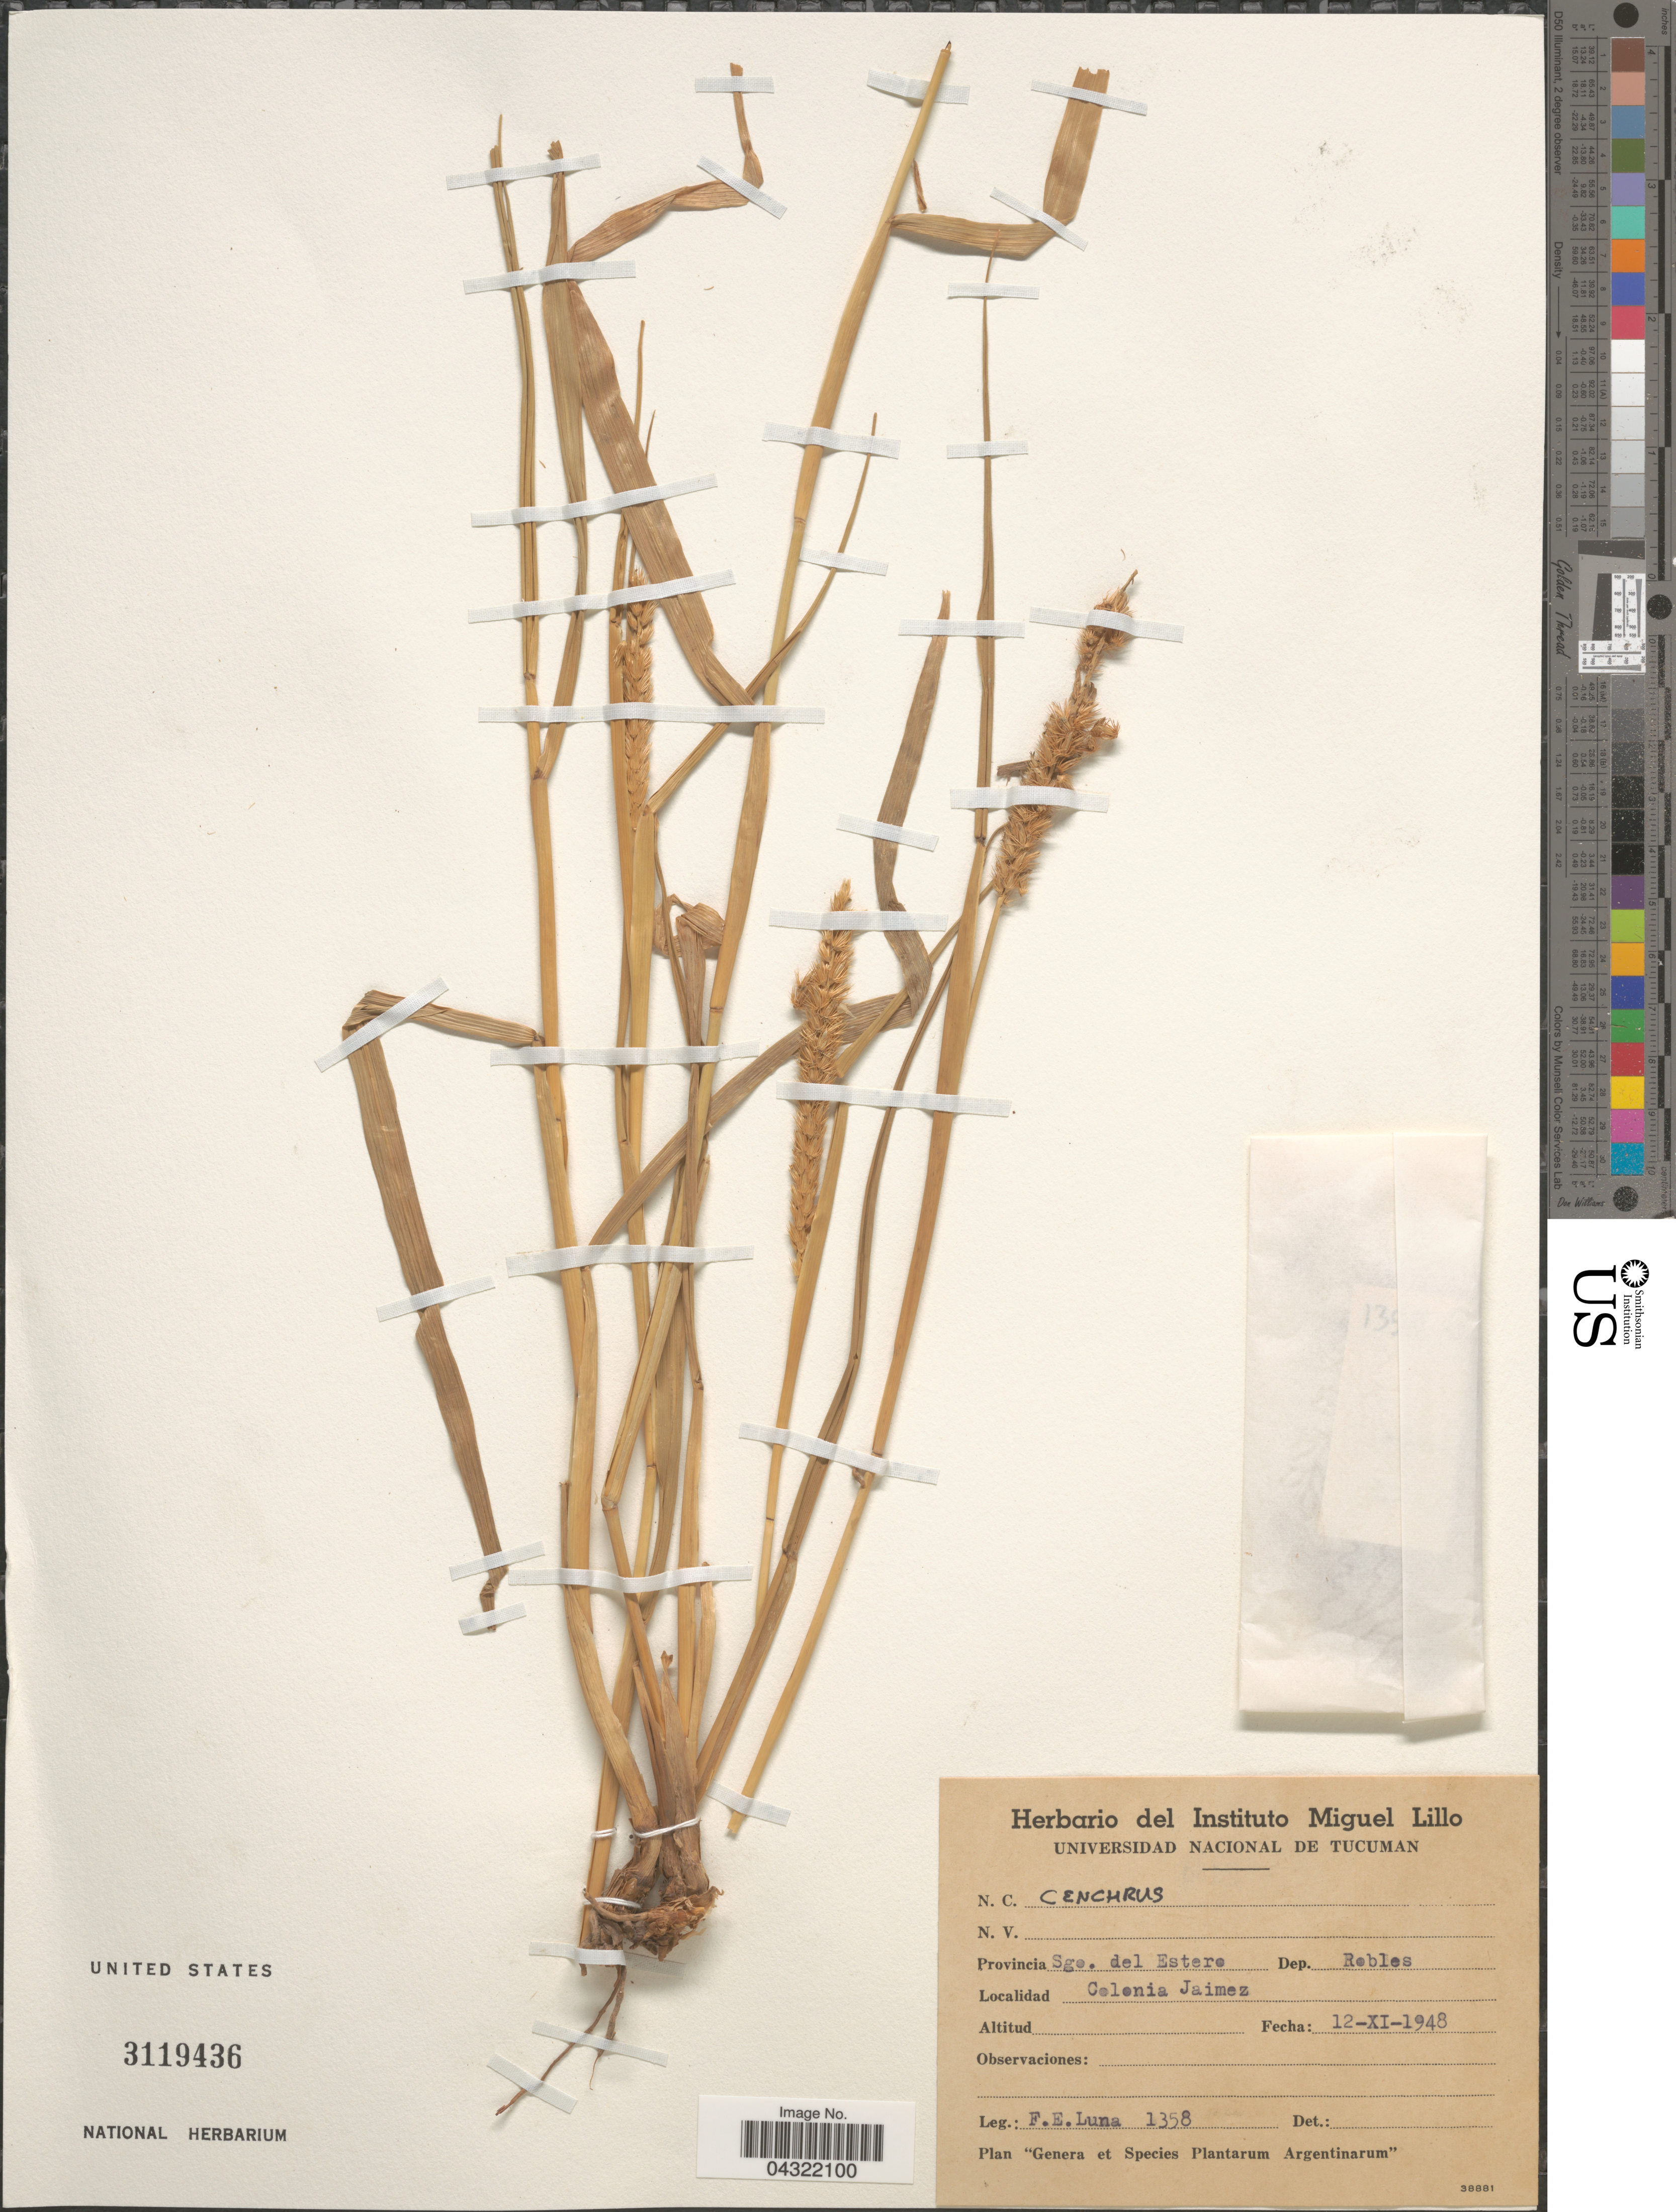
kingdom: Plantae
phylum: Tracheophyta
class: Liliopsida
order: Poales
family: Poaceae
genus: Cenchrus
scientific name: Cenchrus sp.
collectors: F. E. Luna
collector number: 1358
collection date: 1948-11-12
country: Argentina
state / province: Santiago del Estero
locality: Dep. Robles. Colonia Jaimez.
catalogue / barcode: US 3119436